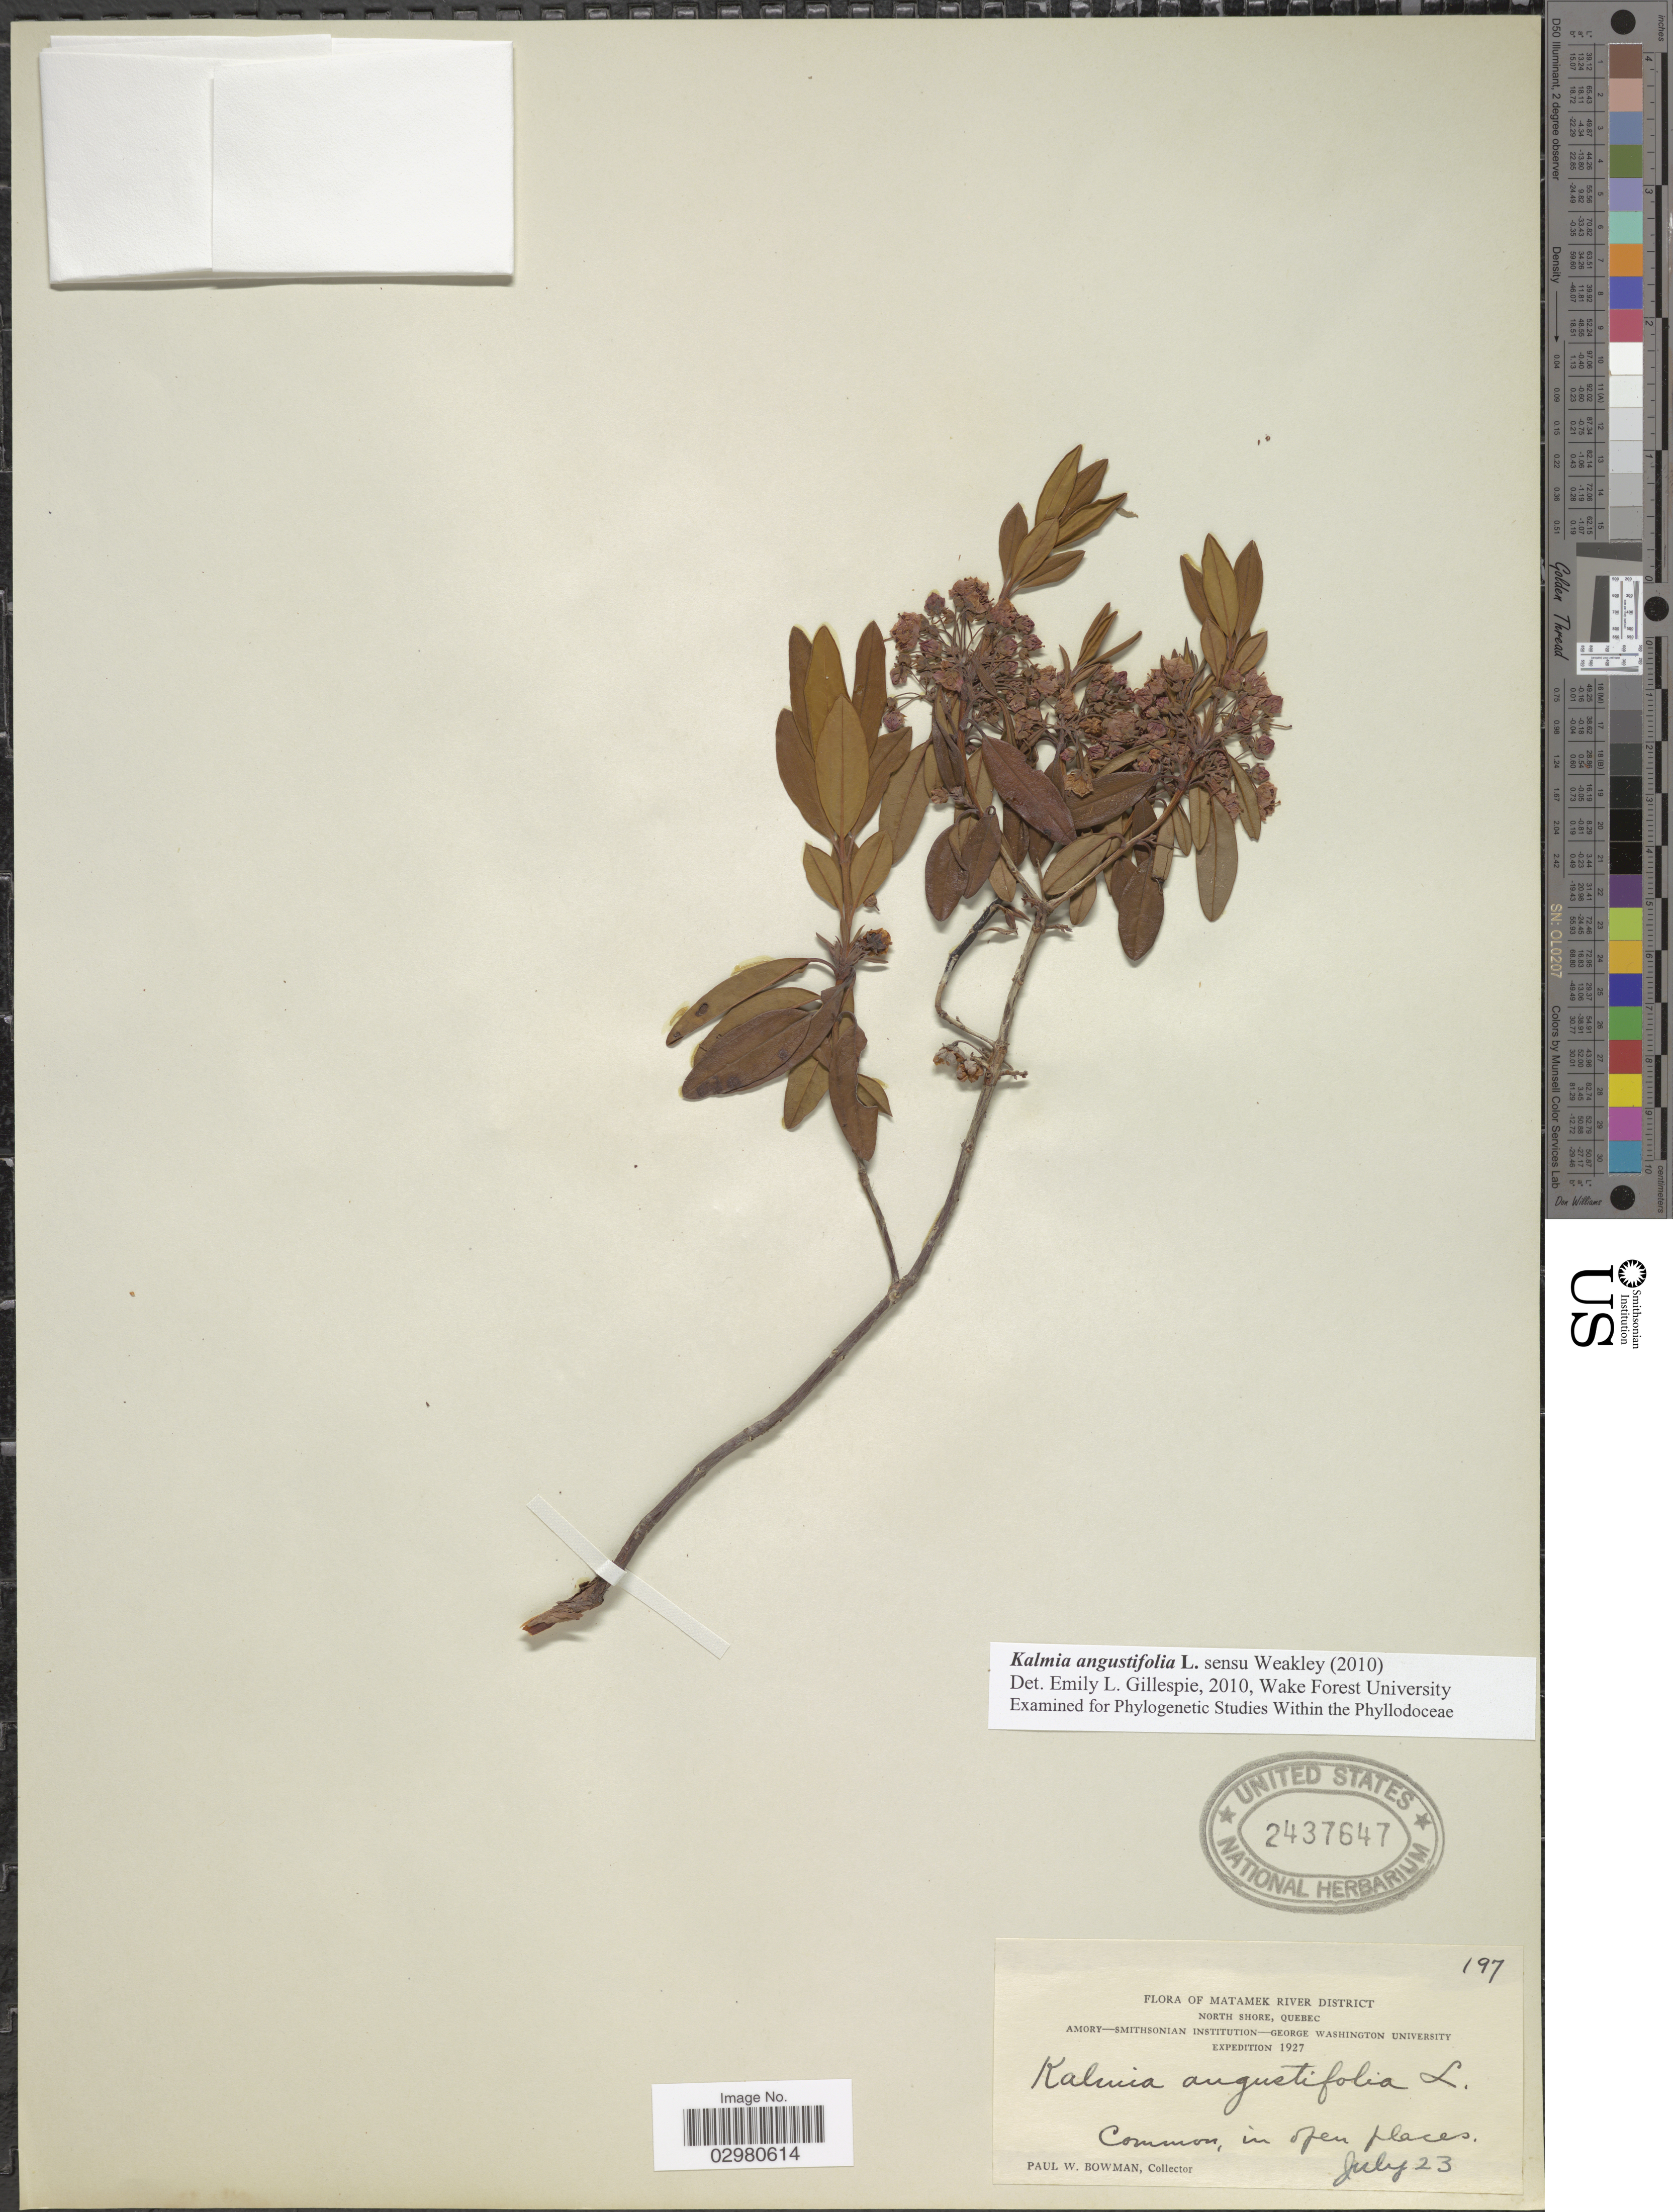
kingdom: Plantae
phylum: Tracheophyta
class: Magnoliopsida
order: Ericales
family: Ericaceae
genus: Kalmia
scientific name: Kalmia angustifolia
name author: L.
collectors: P. Bowman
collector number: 197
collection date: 1927-07-23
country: Canada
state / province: Quebec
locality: Matamek River District. North Shore.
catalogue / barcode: US 2437647